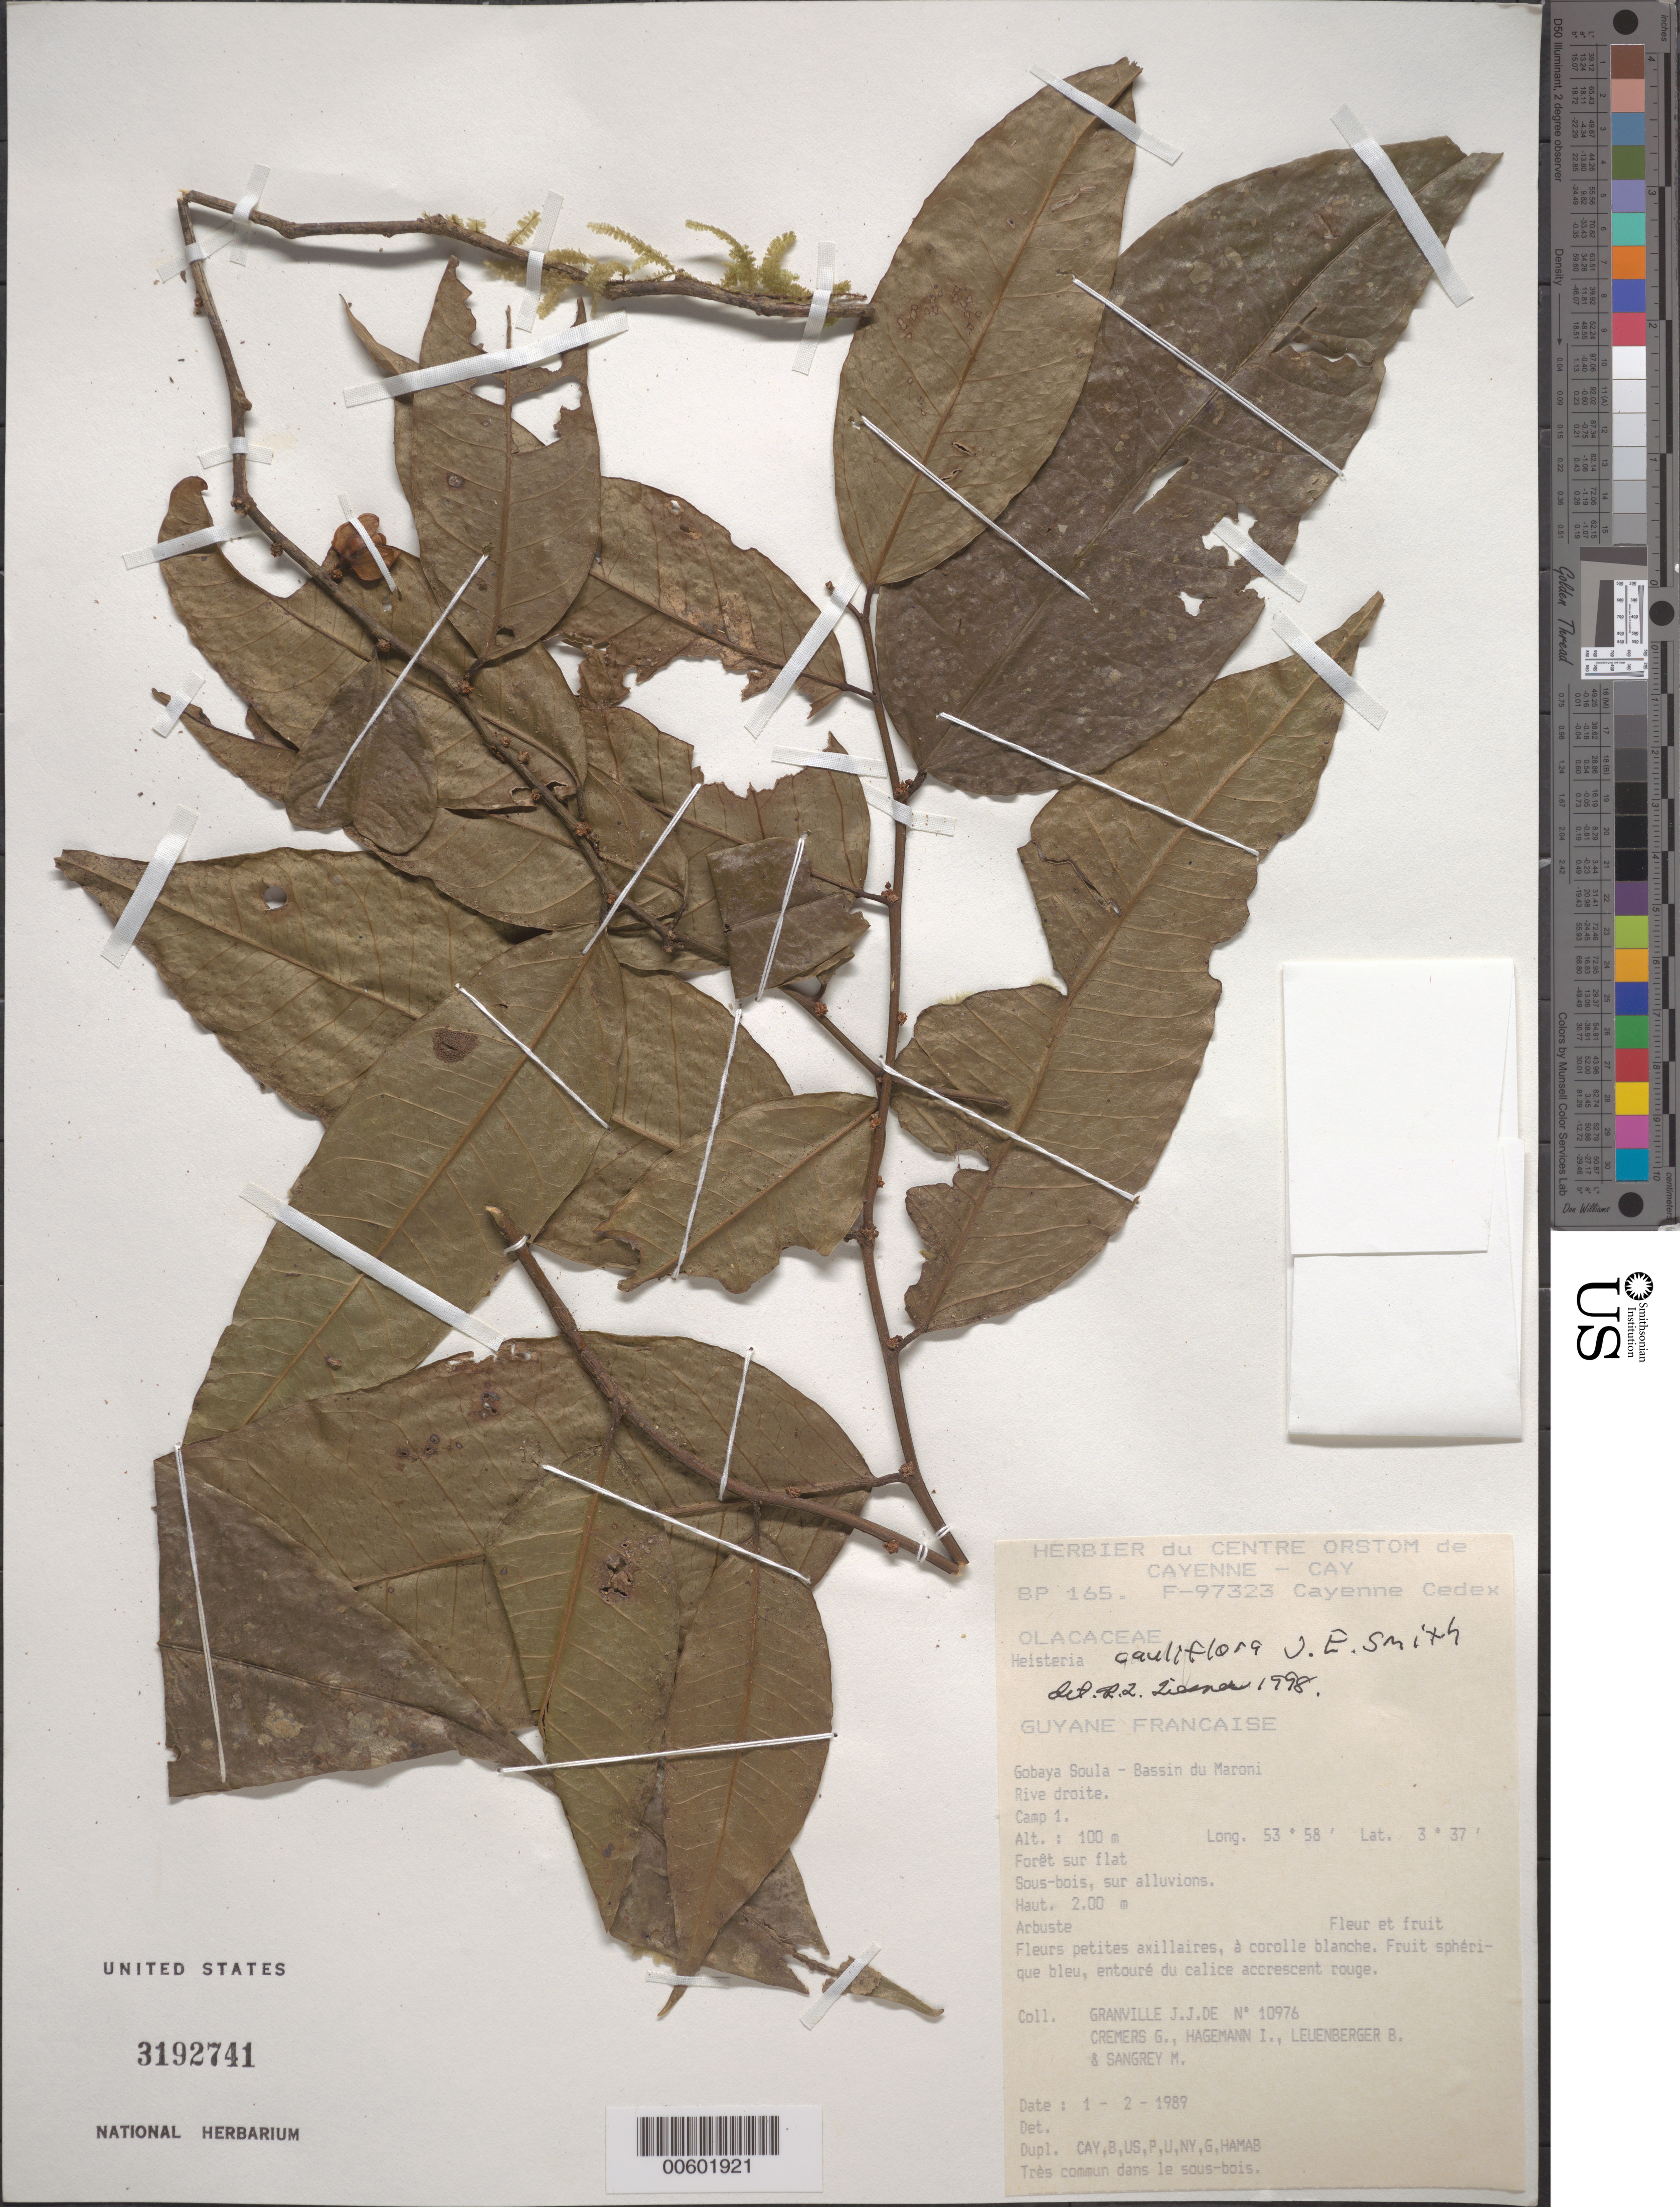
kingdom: Plantae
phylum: Tracheophyta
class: Magnoliopsida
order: Santalales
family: Erythropalaceae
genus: Heisteria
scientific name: Heisteria cauliflora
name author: Sm.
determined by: Liesner, R. L.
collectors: J.-J. de Granville, G. Cremers, J. Hagemann, B. E. Leuenberger & M. S. Sangrey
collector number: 10976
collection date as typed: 1-Feb-89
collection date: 1989-02-01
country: French Guiana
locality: Gobaya Soula, Bassin du Maroni, rive droite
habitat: Forêt sur flat. Sous-bois, sur alluvions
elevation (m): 100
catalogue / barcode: US 3192741